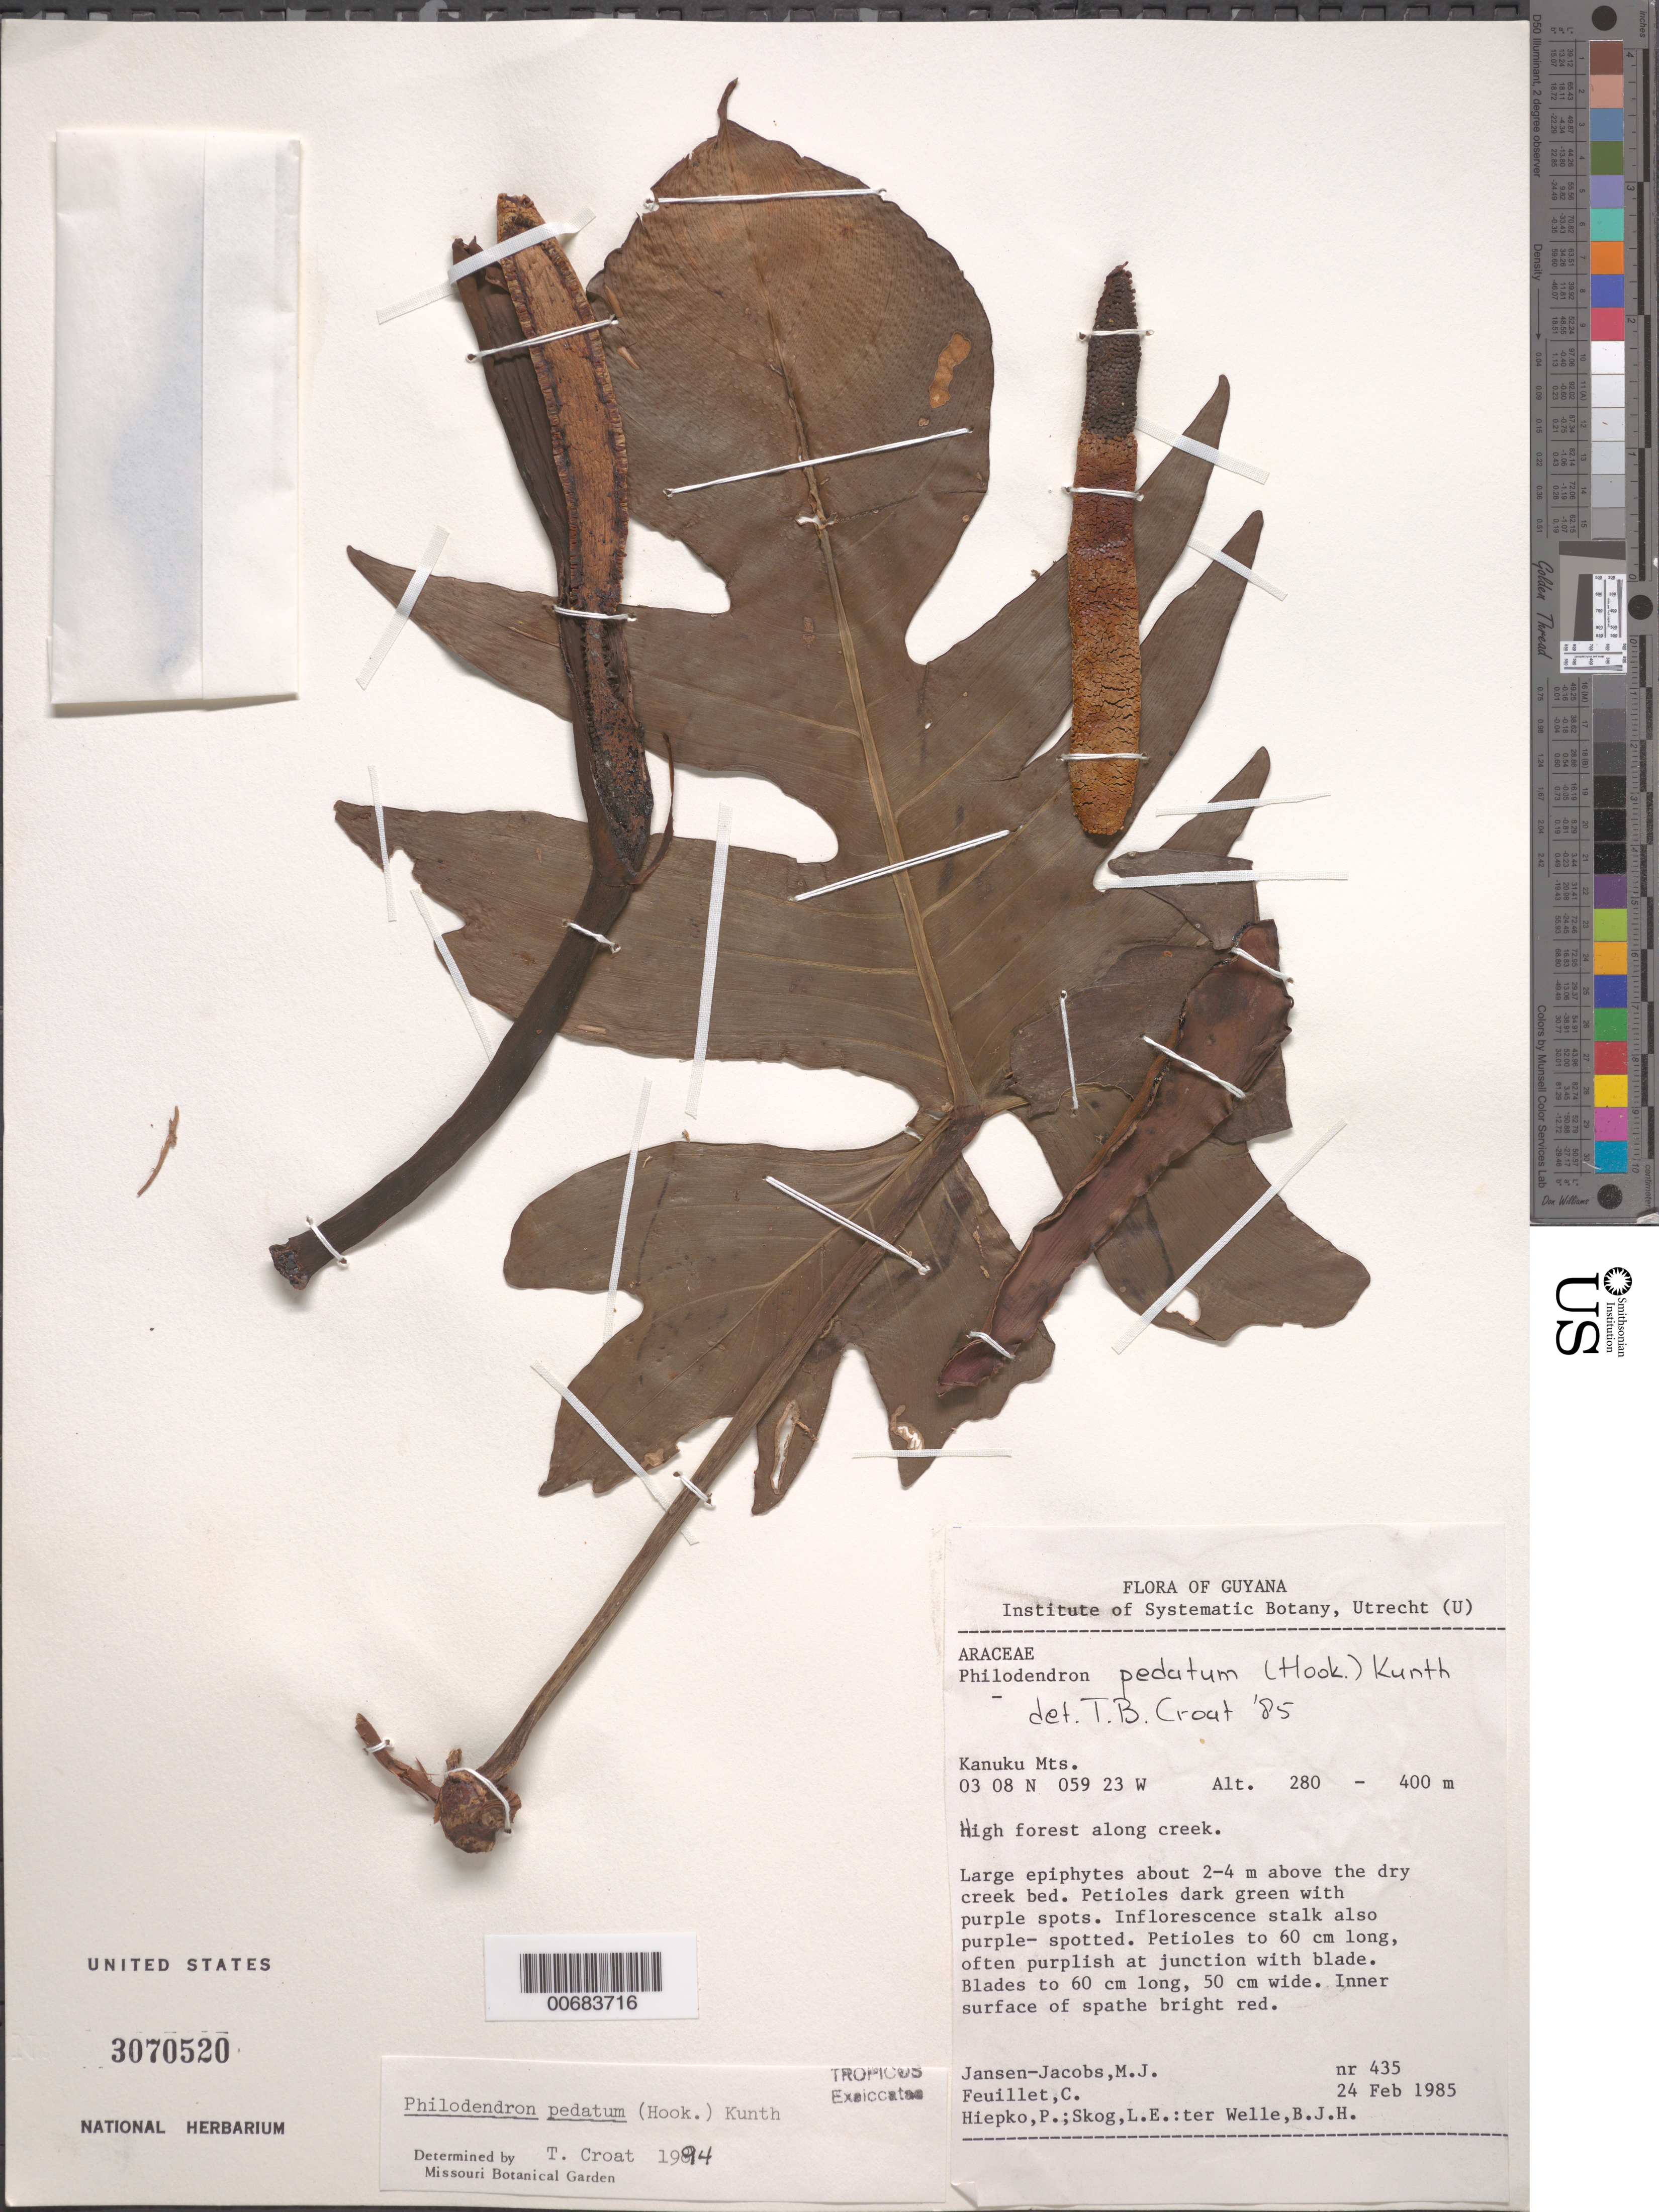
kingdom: Plantae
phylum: Tracheophyta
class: Liliopsida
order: Alismatales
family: Araceae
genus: Philodendron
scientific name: Philodendron pedatum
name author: (Hook.) Kunth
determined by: Croat, Thomas B., Missouri Botanical Garden (MO)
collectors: M. J. Jansen-Jacobs, C. Feuillet, P. H. Hiepko, L. E. Skog & B. Welle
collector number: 435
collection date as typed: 24-Feb-85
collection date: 1985-02-24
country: Guyana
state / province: U. Takutu-U. Essequibo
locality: Kanuku Mts.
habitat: High forest along creek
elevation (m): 280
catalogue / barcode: US 3070520